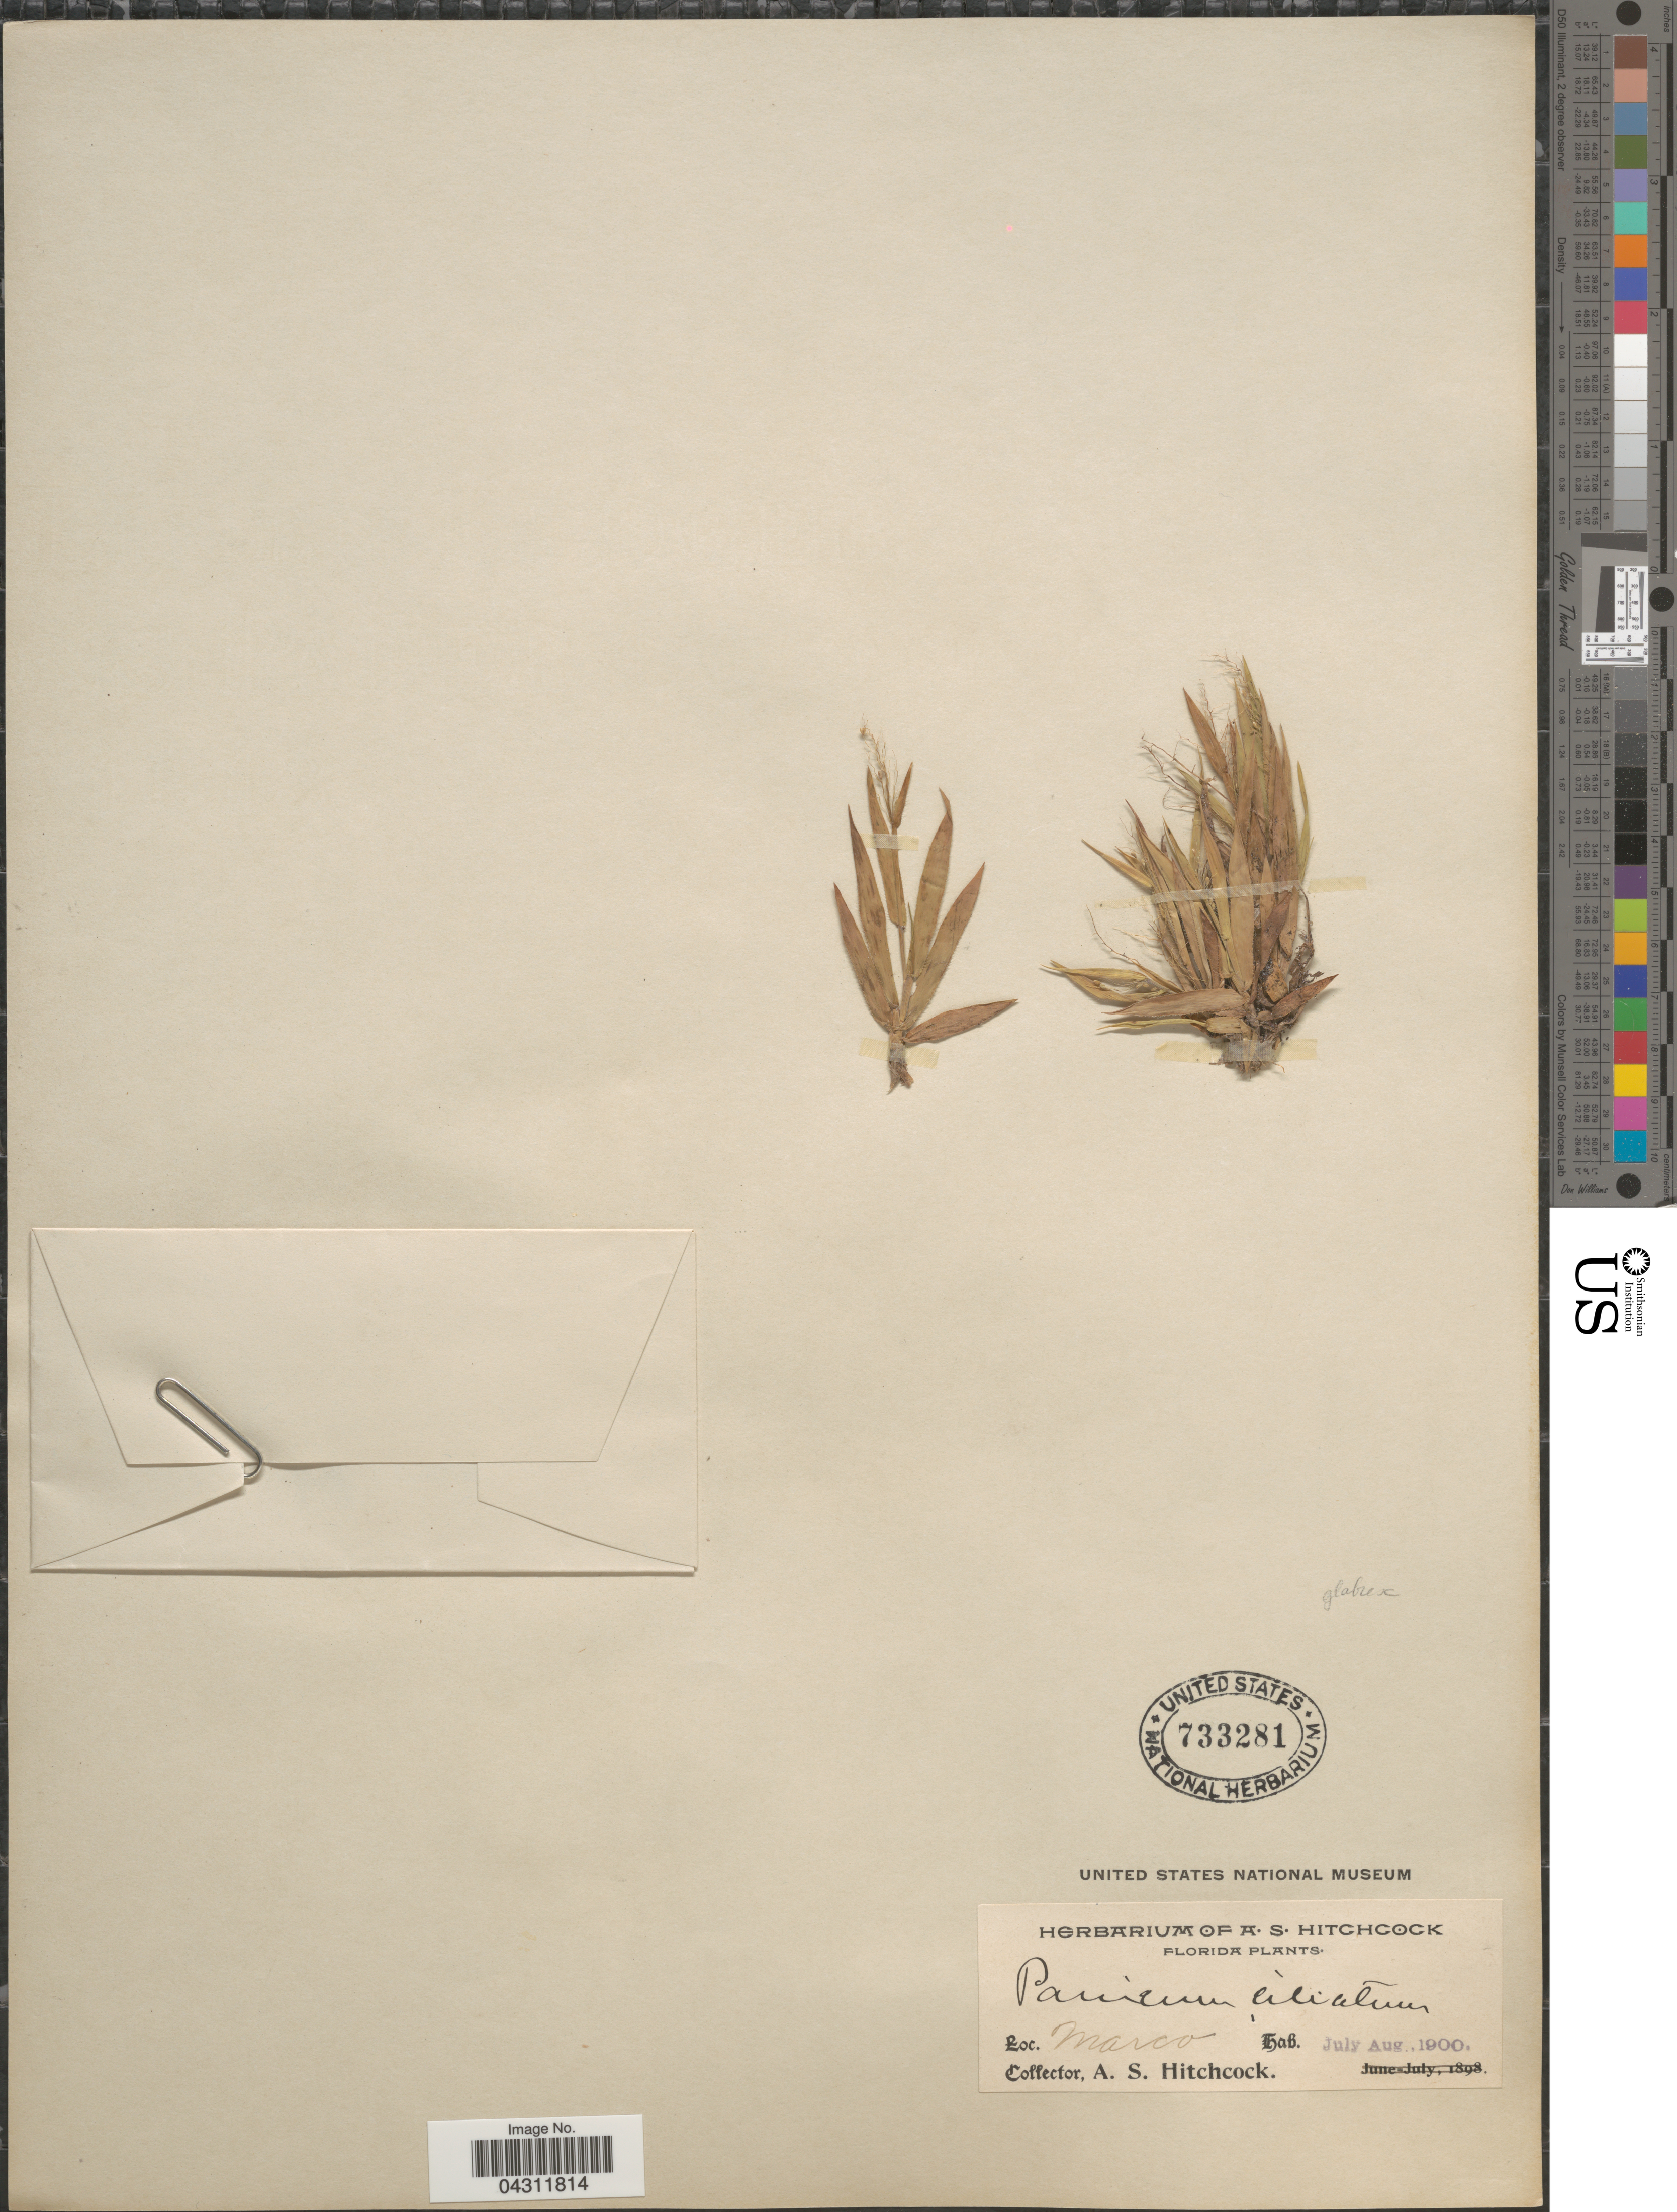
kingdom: Plantae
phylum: Tracheophyta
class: Liliopsida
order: Poales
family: Poaceae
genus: Dichanthelium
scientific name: Dichanthelium strigosum var. leucoblepharis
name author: (Trin.) Freckmann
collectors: A. S. Hitchcock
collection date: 1900-07/1900-08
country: United States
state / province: Florida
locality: Marco.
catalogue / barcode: US 733281